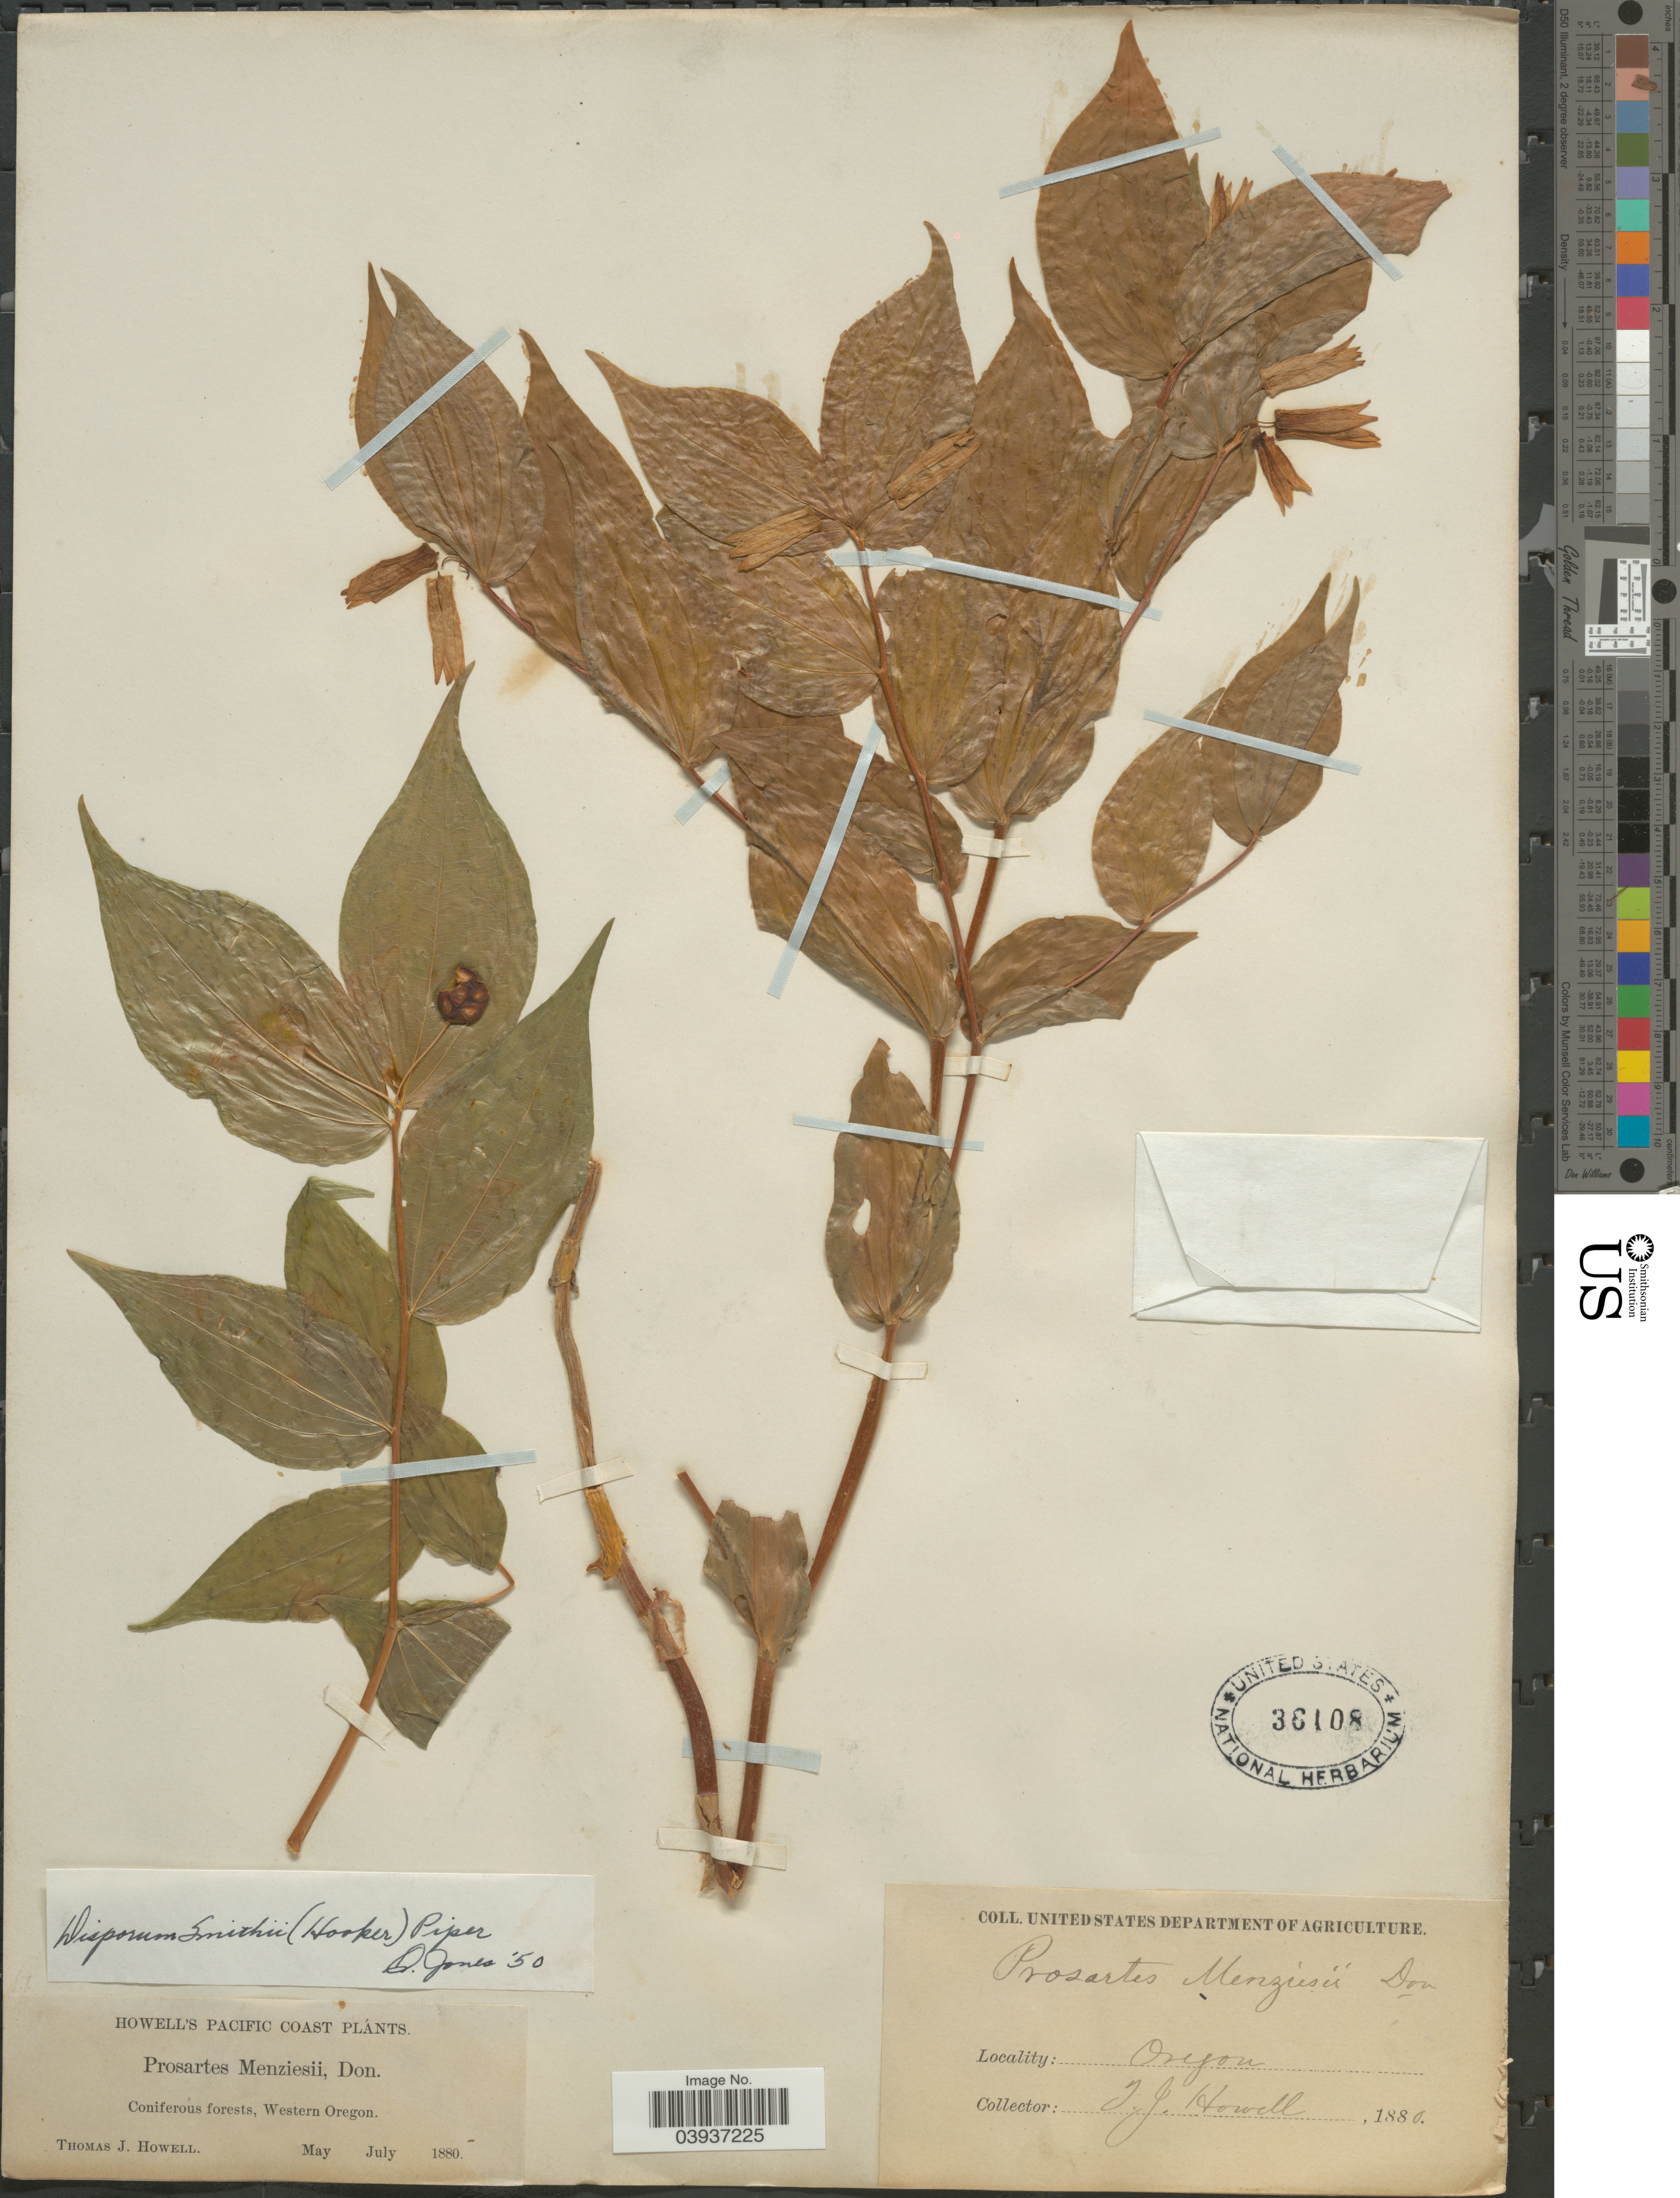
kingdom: Plantae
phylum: Tracheophyta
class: Liliopsida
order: Liliales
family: Colchicaceae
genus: Disporum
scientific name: Disporum smithii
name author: Piper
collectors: T. J. Howell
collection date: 1880-05/1880-07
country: United States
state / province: Oregon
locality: Pacific Coast. Coniferous forests, Western Oregon.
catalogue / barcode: US 36108